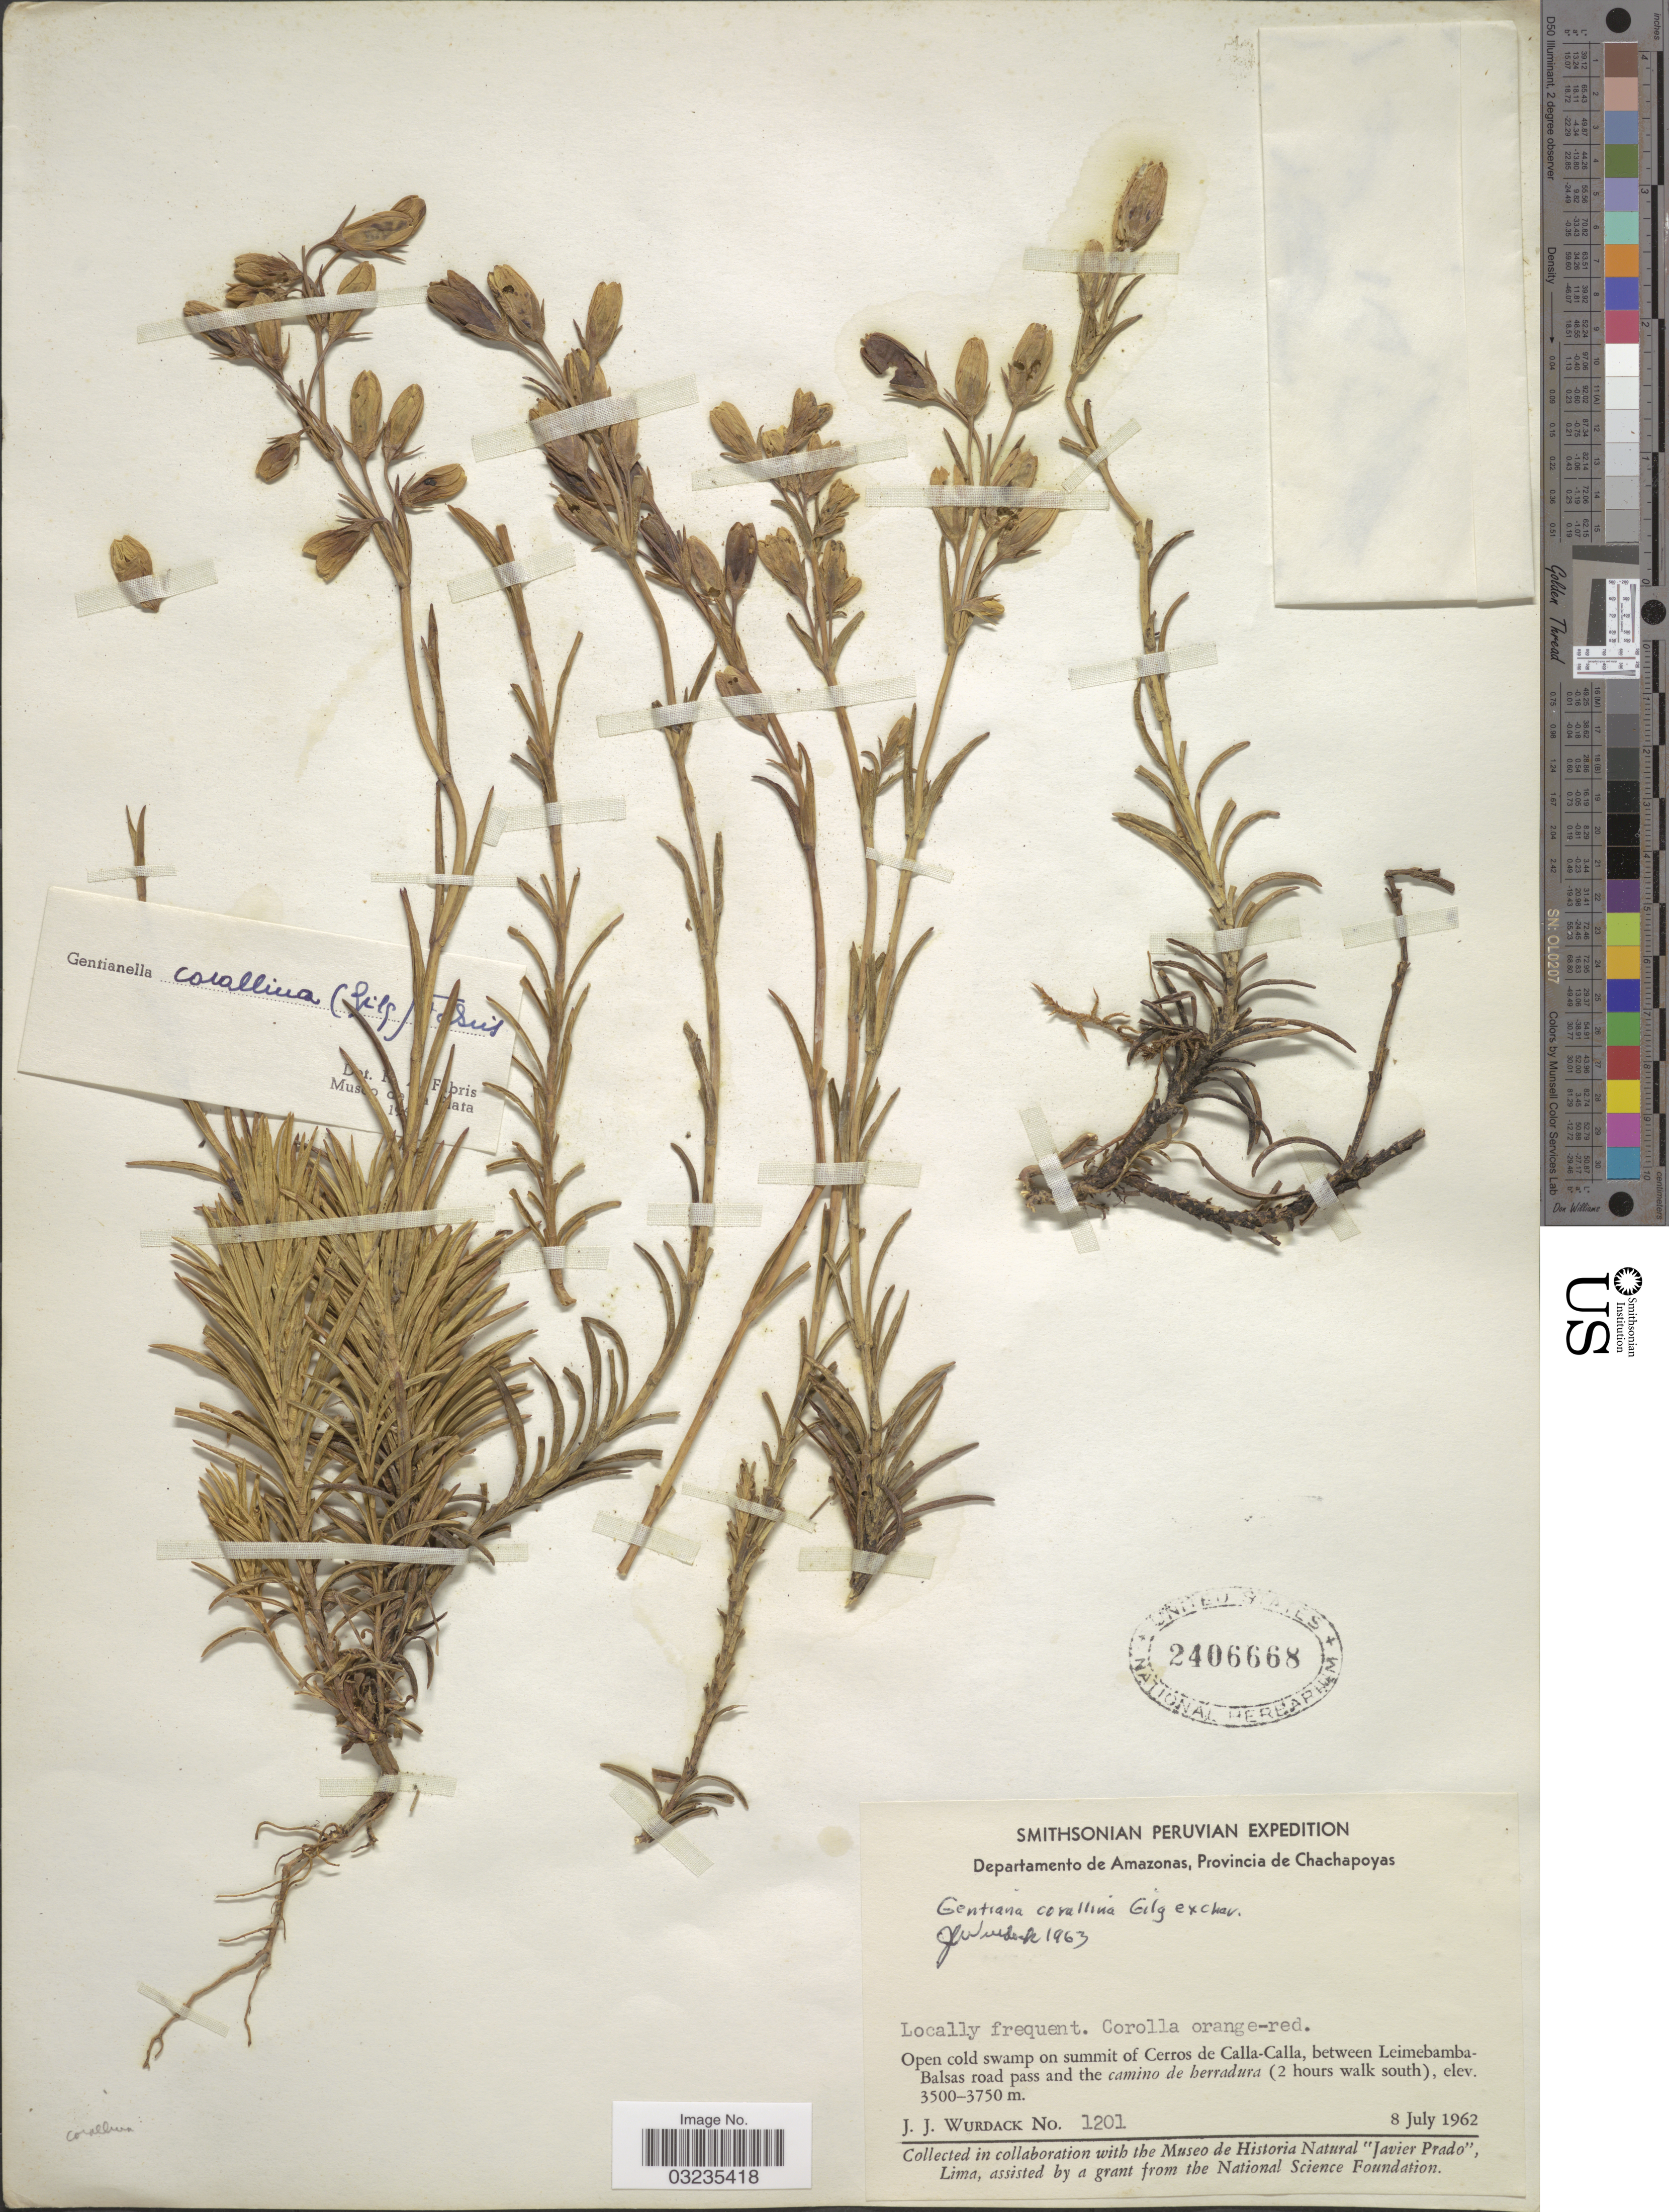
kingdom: Plantae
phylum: Tracheophyta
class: Magnoliopsida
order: Gentianales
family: Gentianaceae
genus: Gentiana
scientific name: Gentiana corallina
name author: Gilg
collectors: J. J. Wurdack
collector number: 1201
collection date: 1962-07-08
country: Peru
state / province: Amazonas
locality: Departamento de Amazonas, Provincia de Chachapoyas. Open cold swamp on summit of Cerros de Calla-Calla, between Leimebamba-Balsas road pass and the camino de herradura (2 hours walk south).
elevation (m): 3500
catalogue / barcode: US 2406668